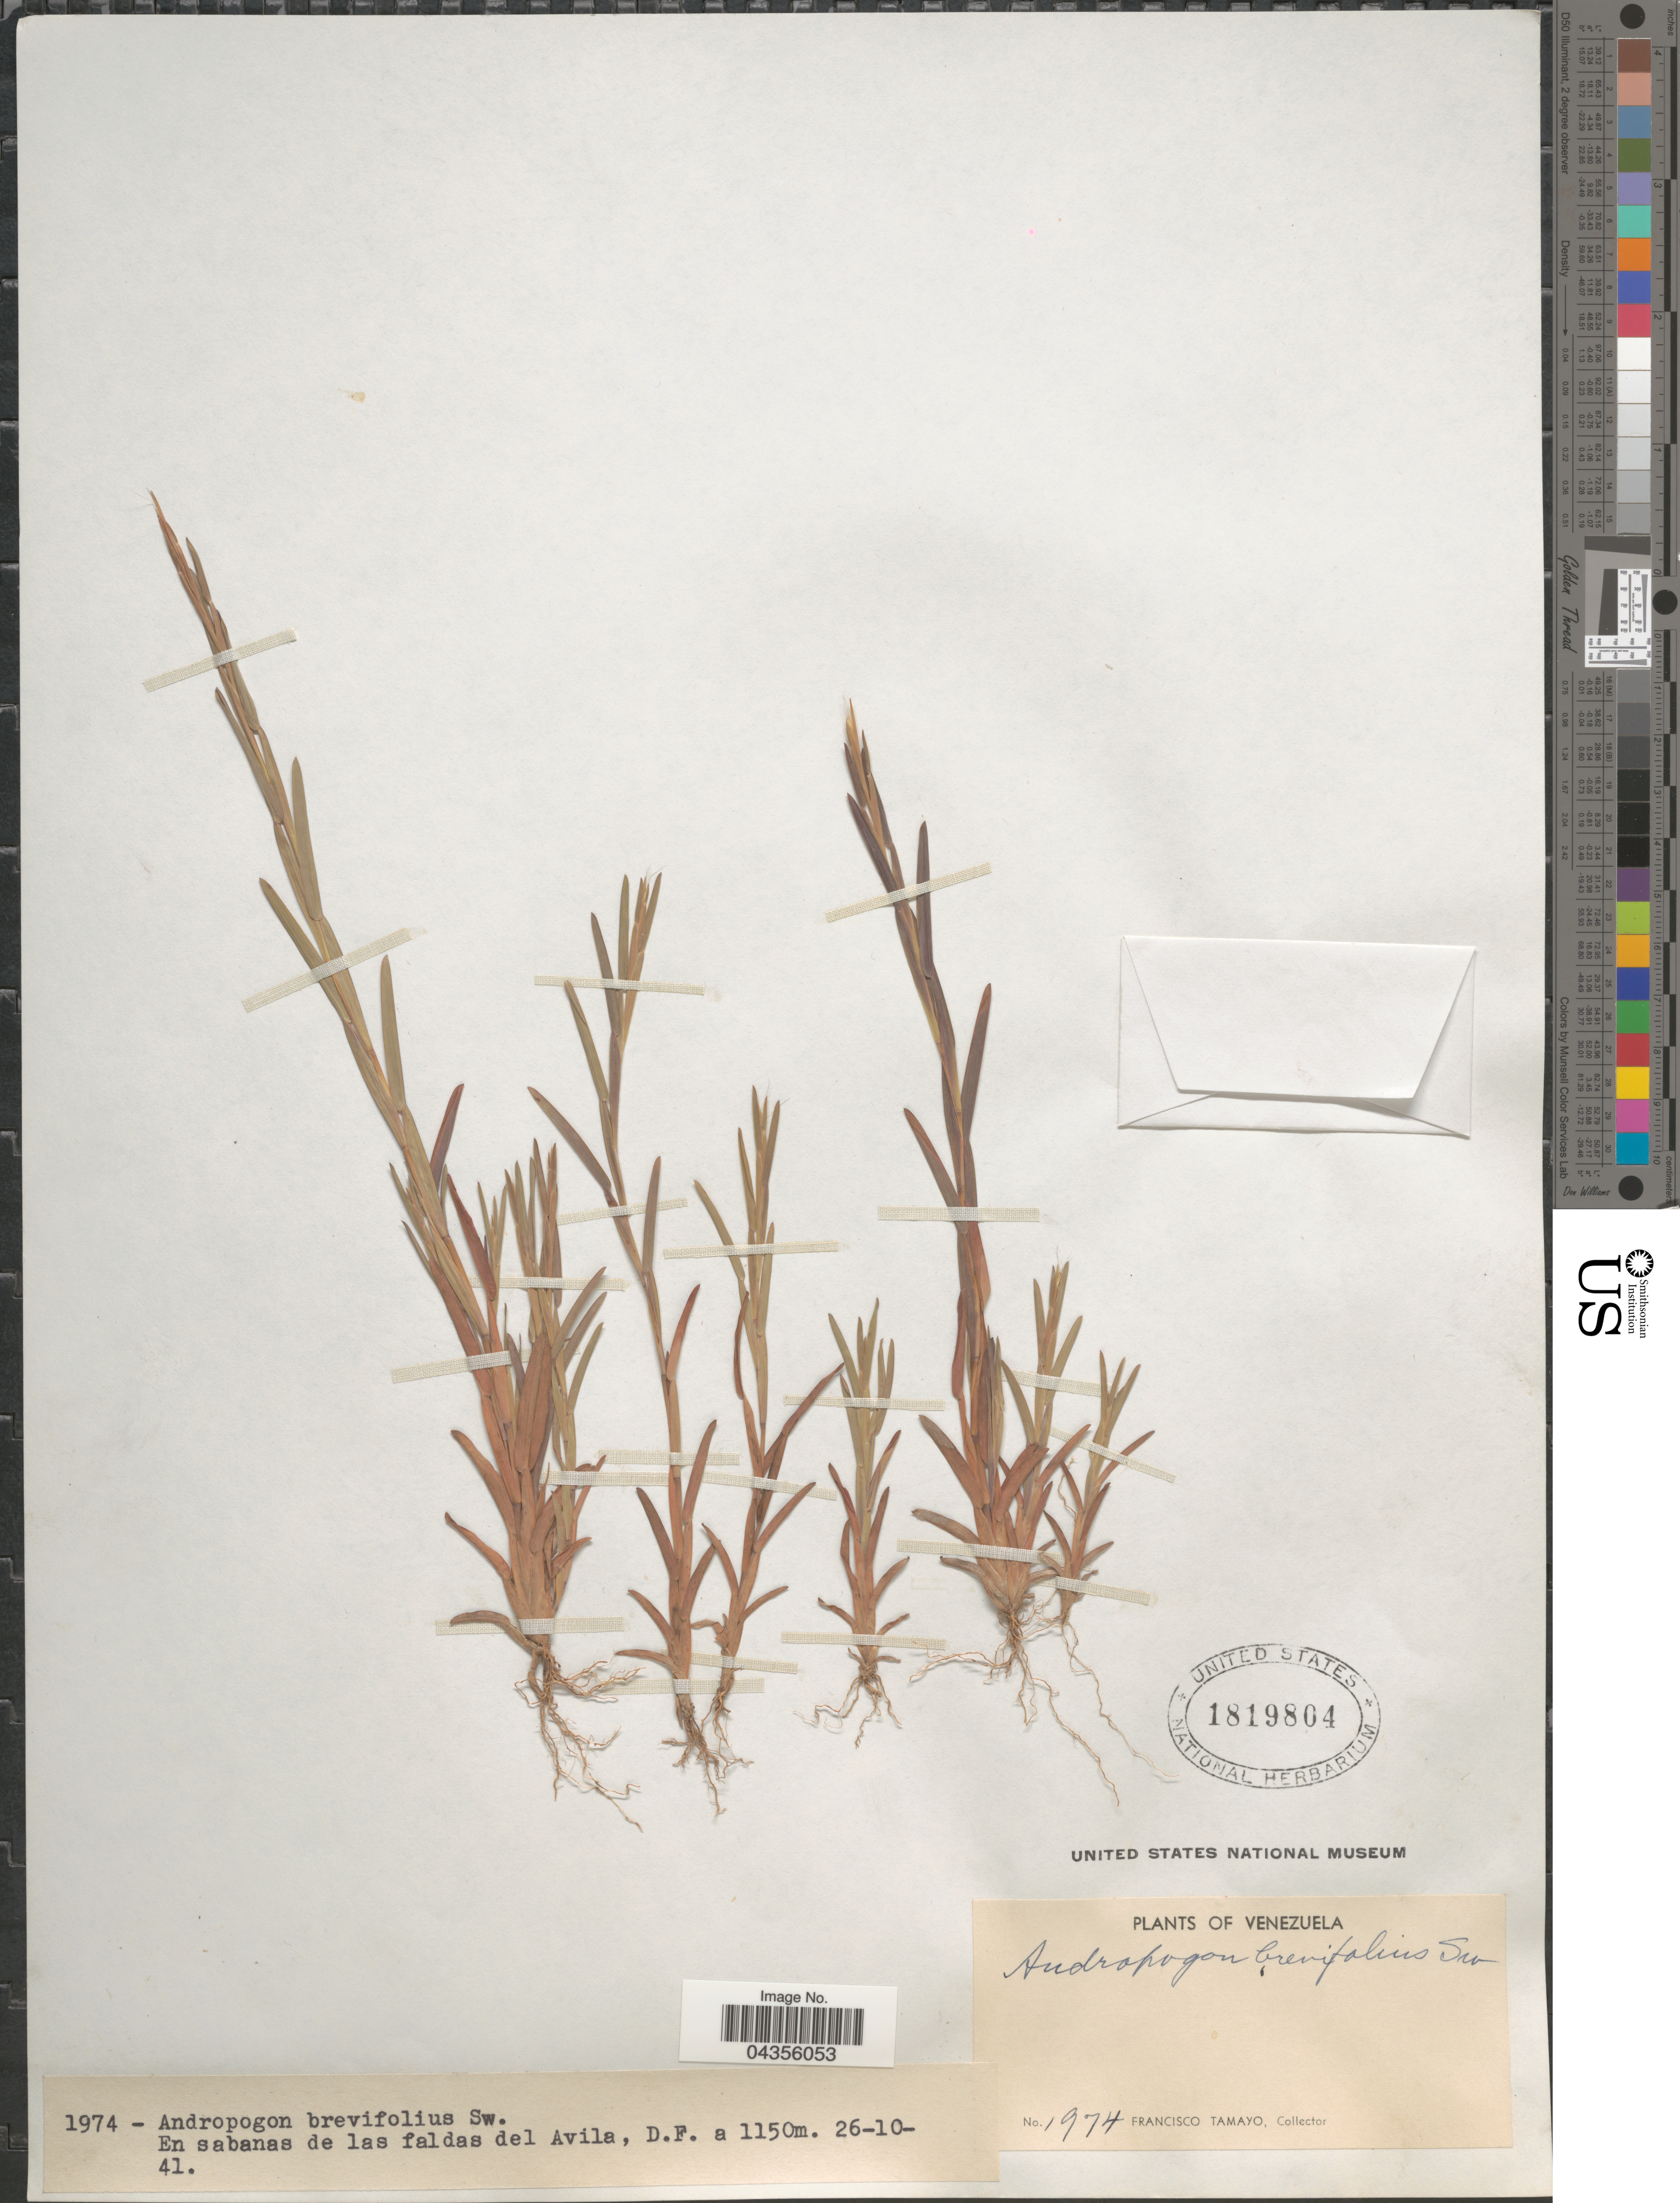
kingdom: Plantae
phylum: Tracheophyta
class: Liliopsida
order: Poales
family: Poaceae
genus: Schizachyrium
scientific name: Schizachyrium brevifolium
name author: (Sw.) Nees ex Büse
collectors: F. Tamayo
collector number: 1974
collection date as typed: Transcribed d/m/y: 26/10/41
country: Venezuela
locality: En sabanas de las faldas del Avila, D.F.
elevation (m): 1150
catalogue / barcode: US 1819804